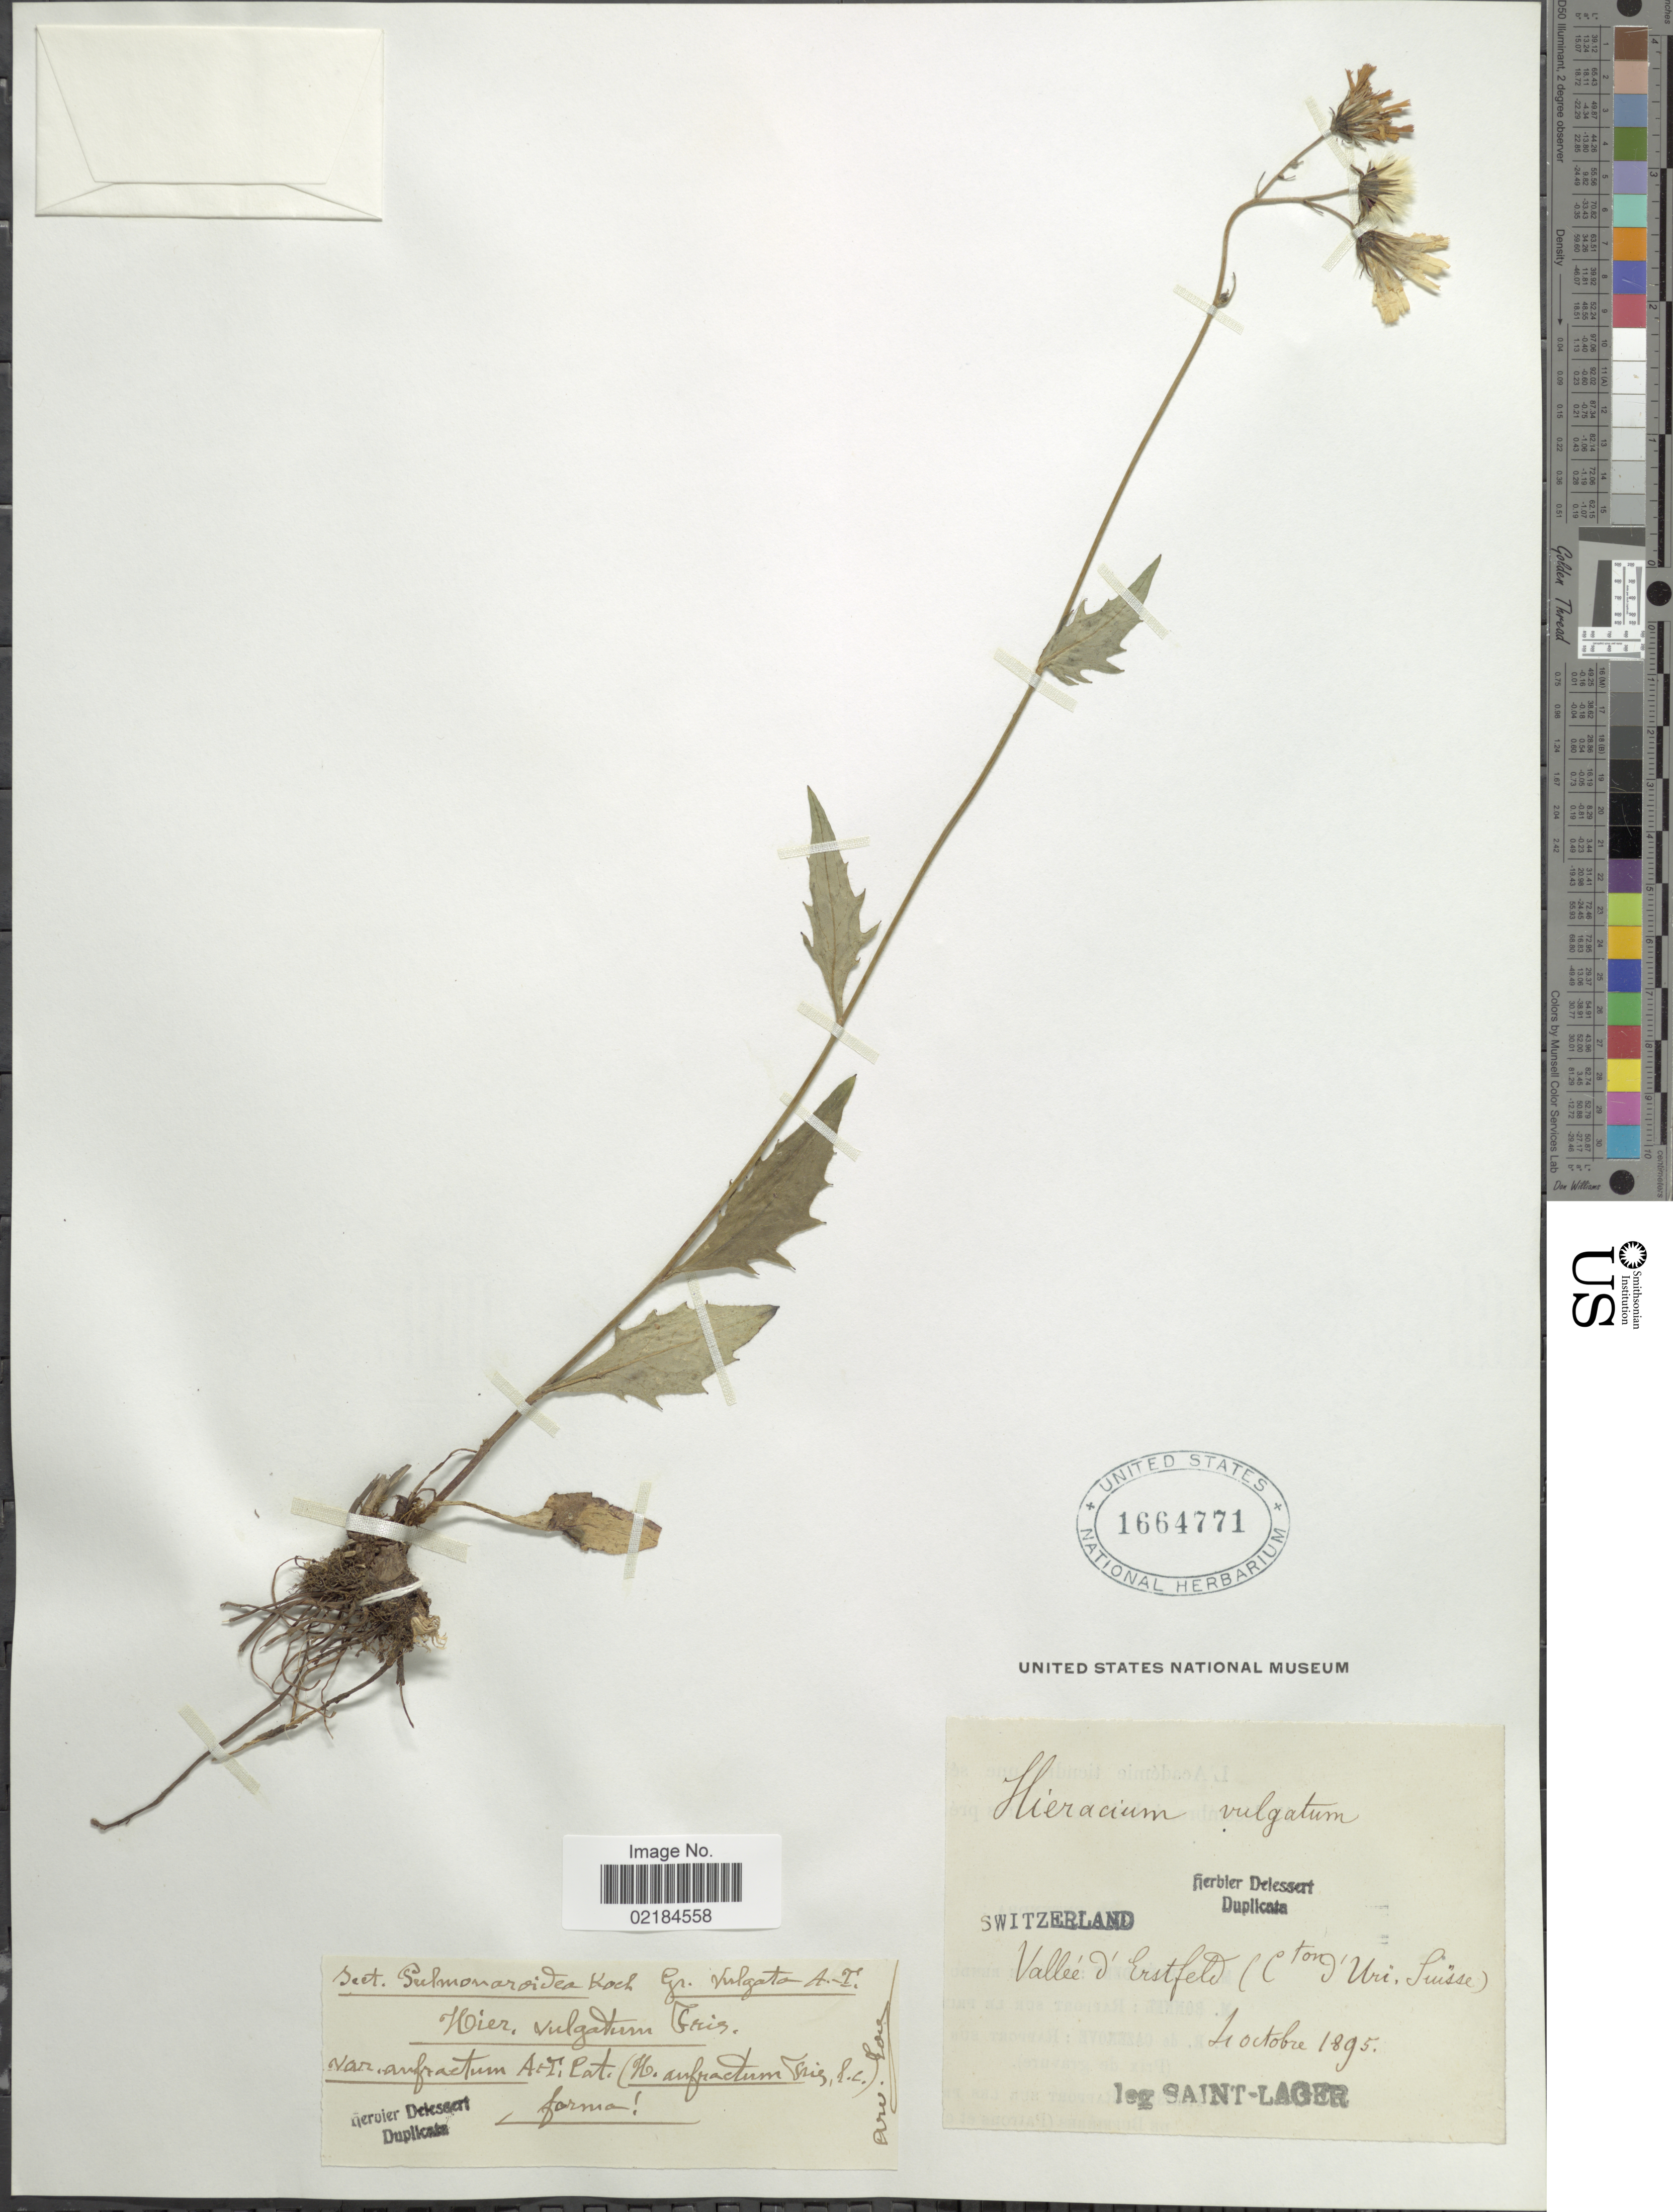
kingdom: Plantae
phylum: Tracheophyta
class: Magnoliopsida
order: Asterales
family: Asteraceae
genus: Hieracium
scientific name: Hieracium lachenalii subsp. cruenifolium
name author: (Dahlst. & Lübeck) Zahn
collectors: Saint-Lager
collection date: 1895-10-04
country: Switzerland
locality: Vallee: D'Erstfeld (Cton Uri, Suisse)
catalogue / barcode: US 1664771